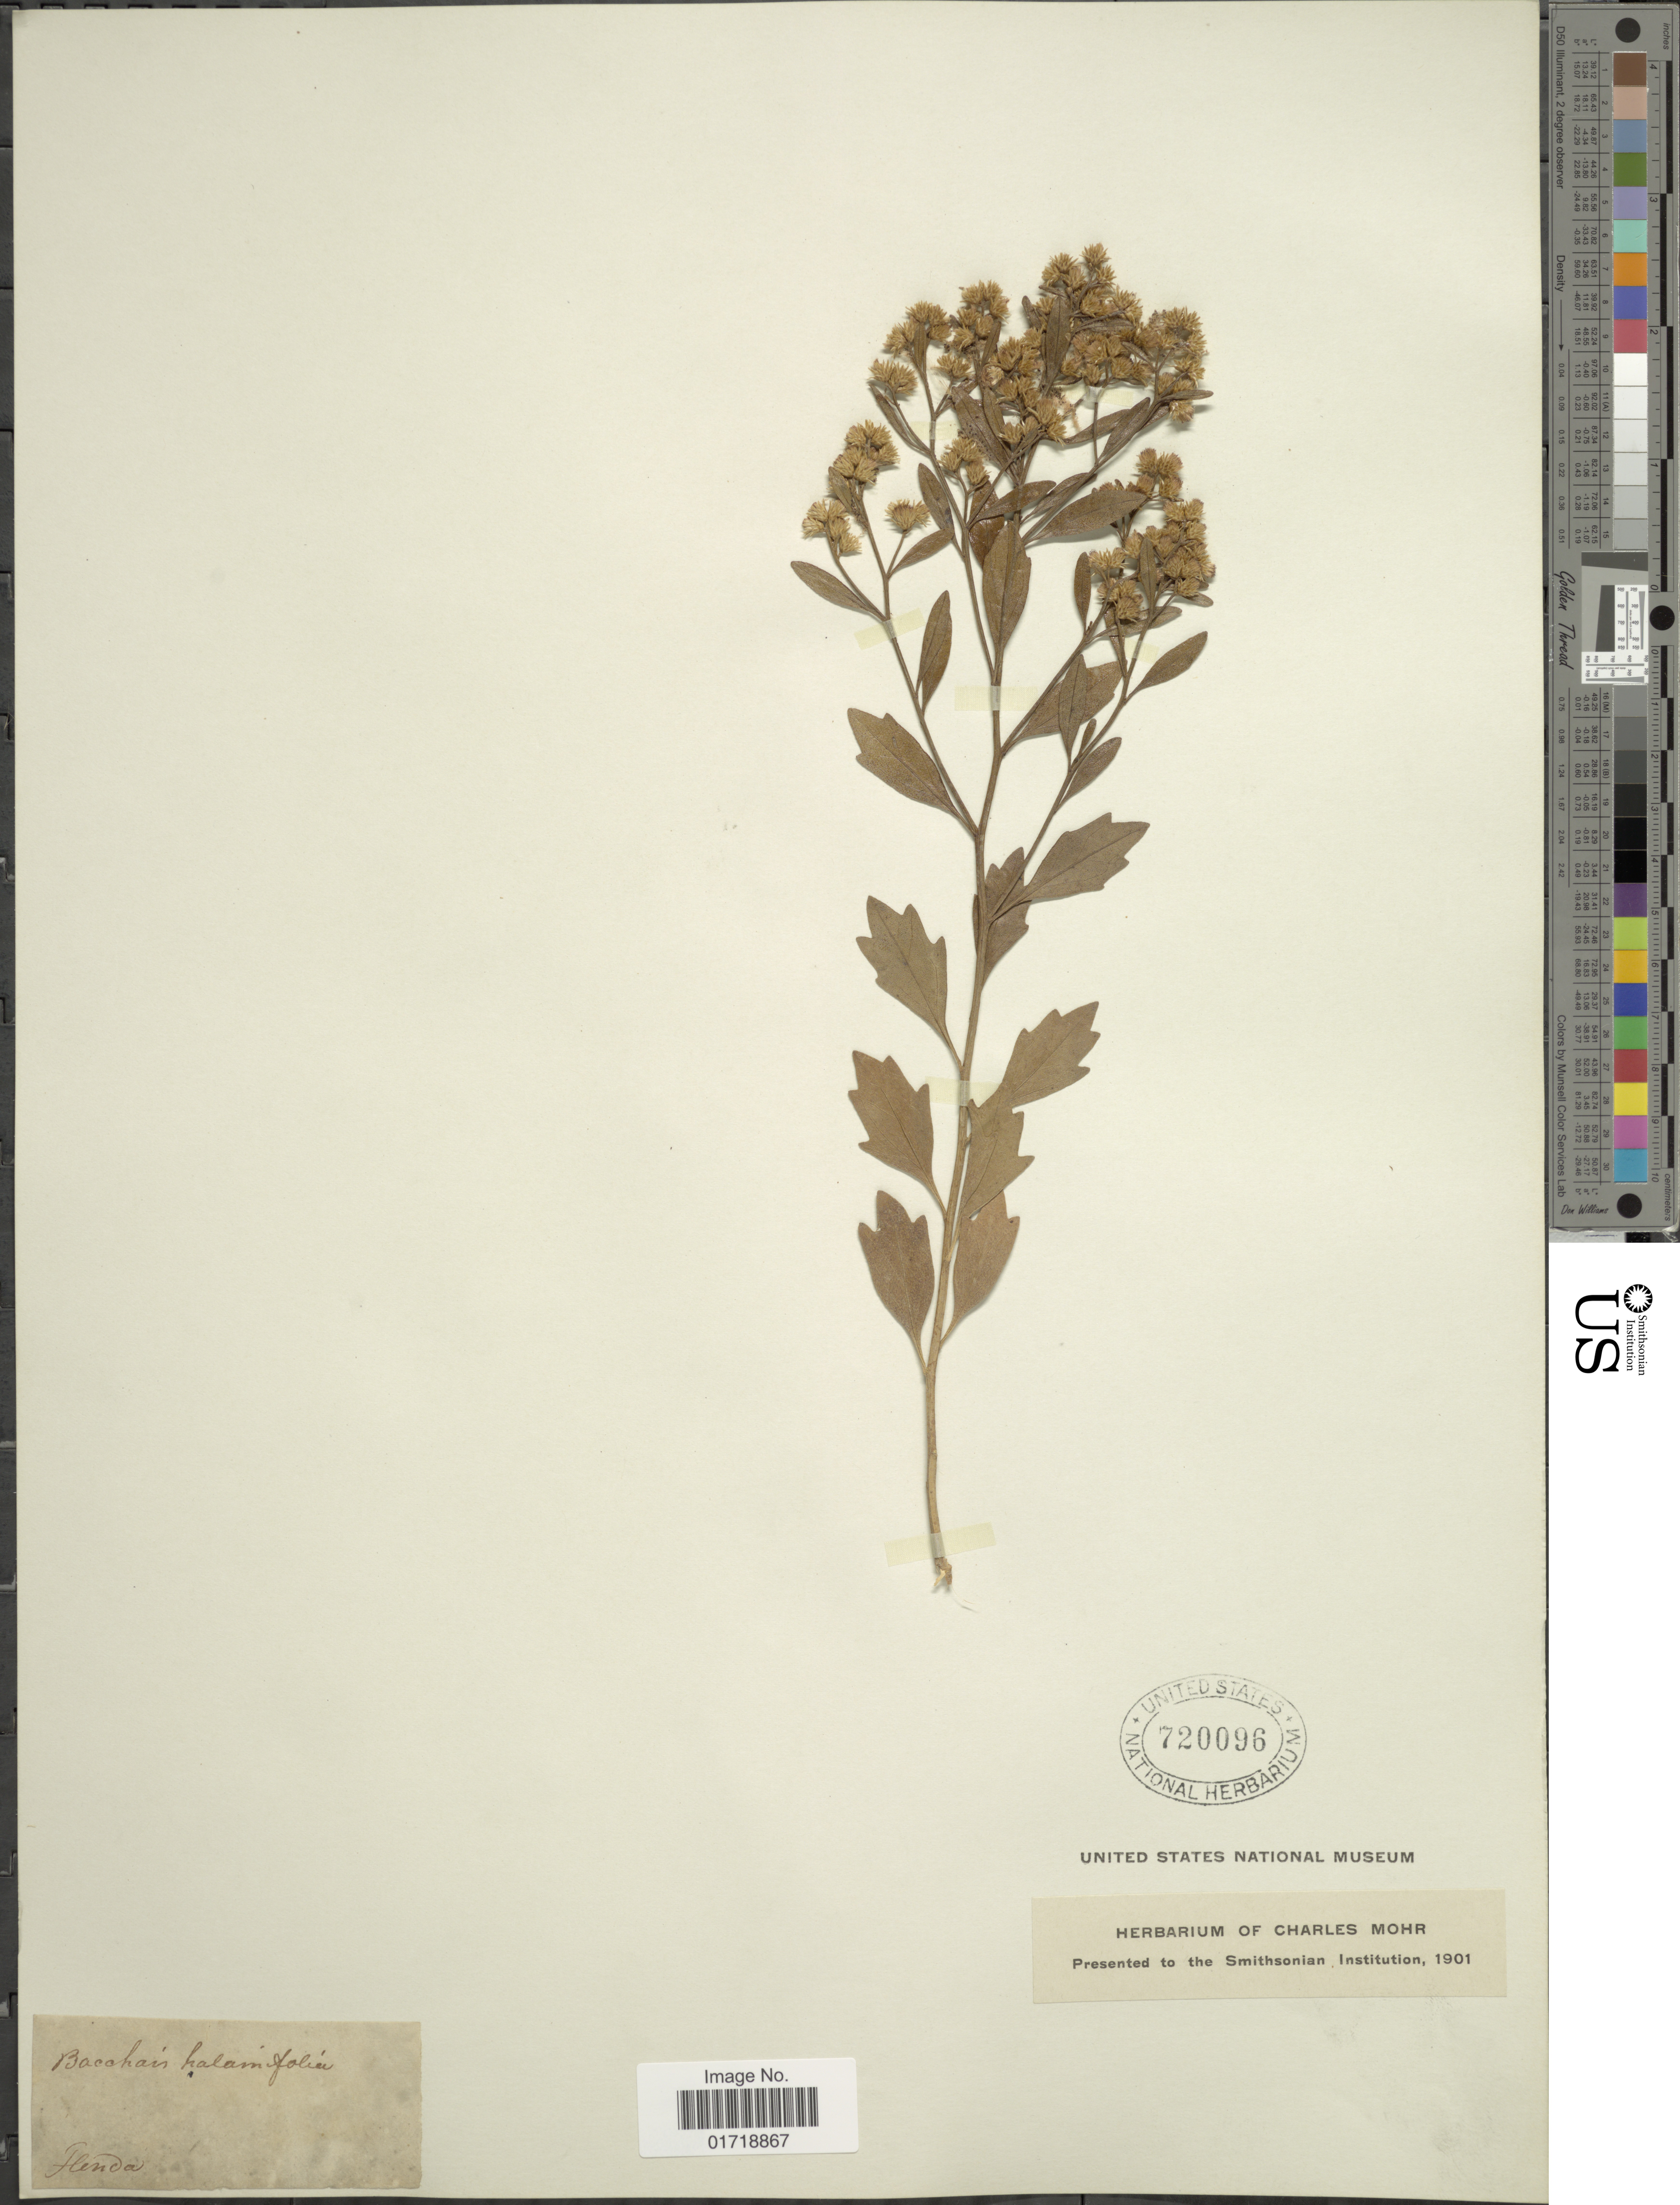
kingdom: Plantae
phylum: Tracheophyta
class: Magnoliopsida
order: Asterales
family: Asteraceae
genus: Baccharis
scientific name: Baccharis halimifolia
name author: L.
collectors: ex herb. Charles Mohr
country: United States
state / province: Florida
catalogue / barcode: US 720096